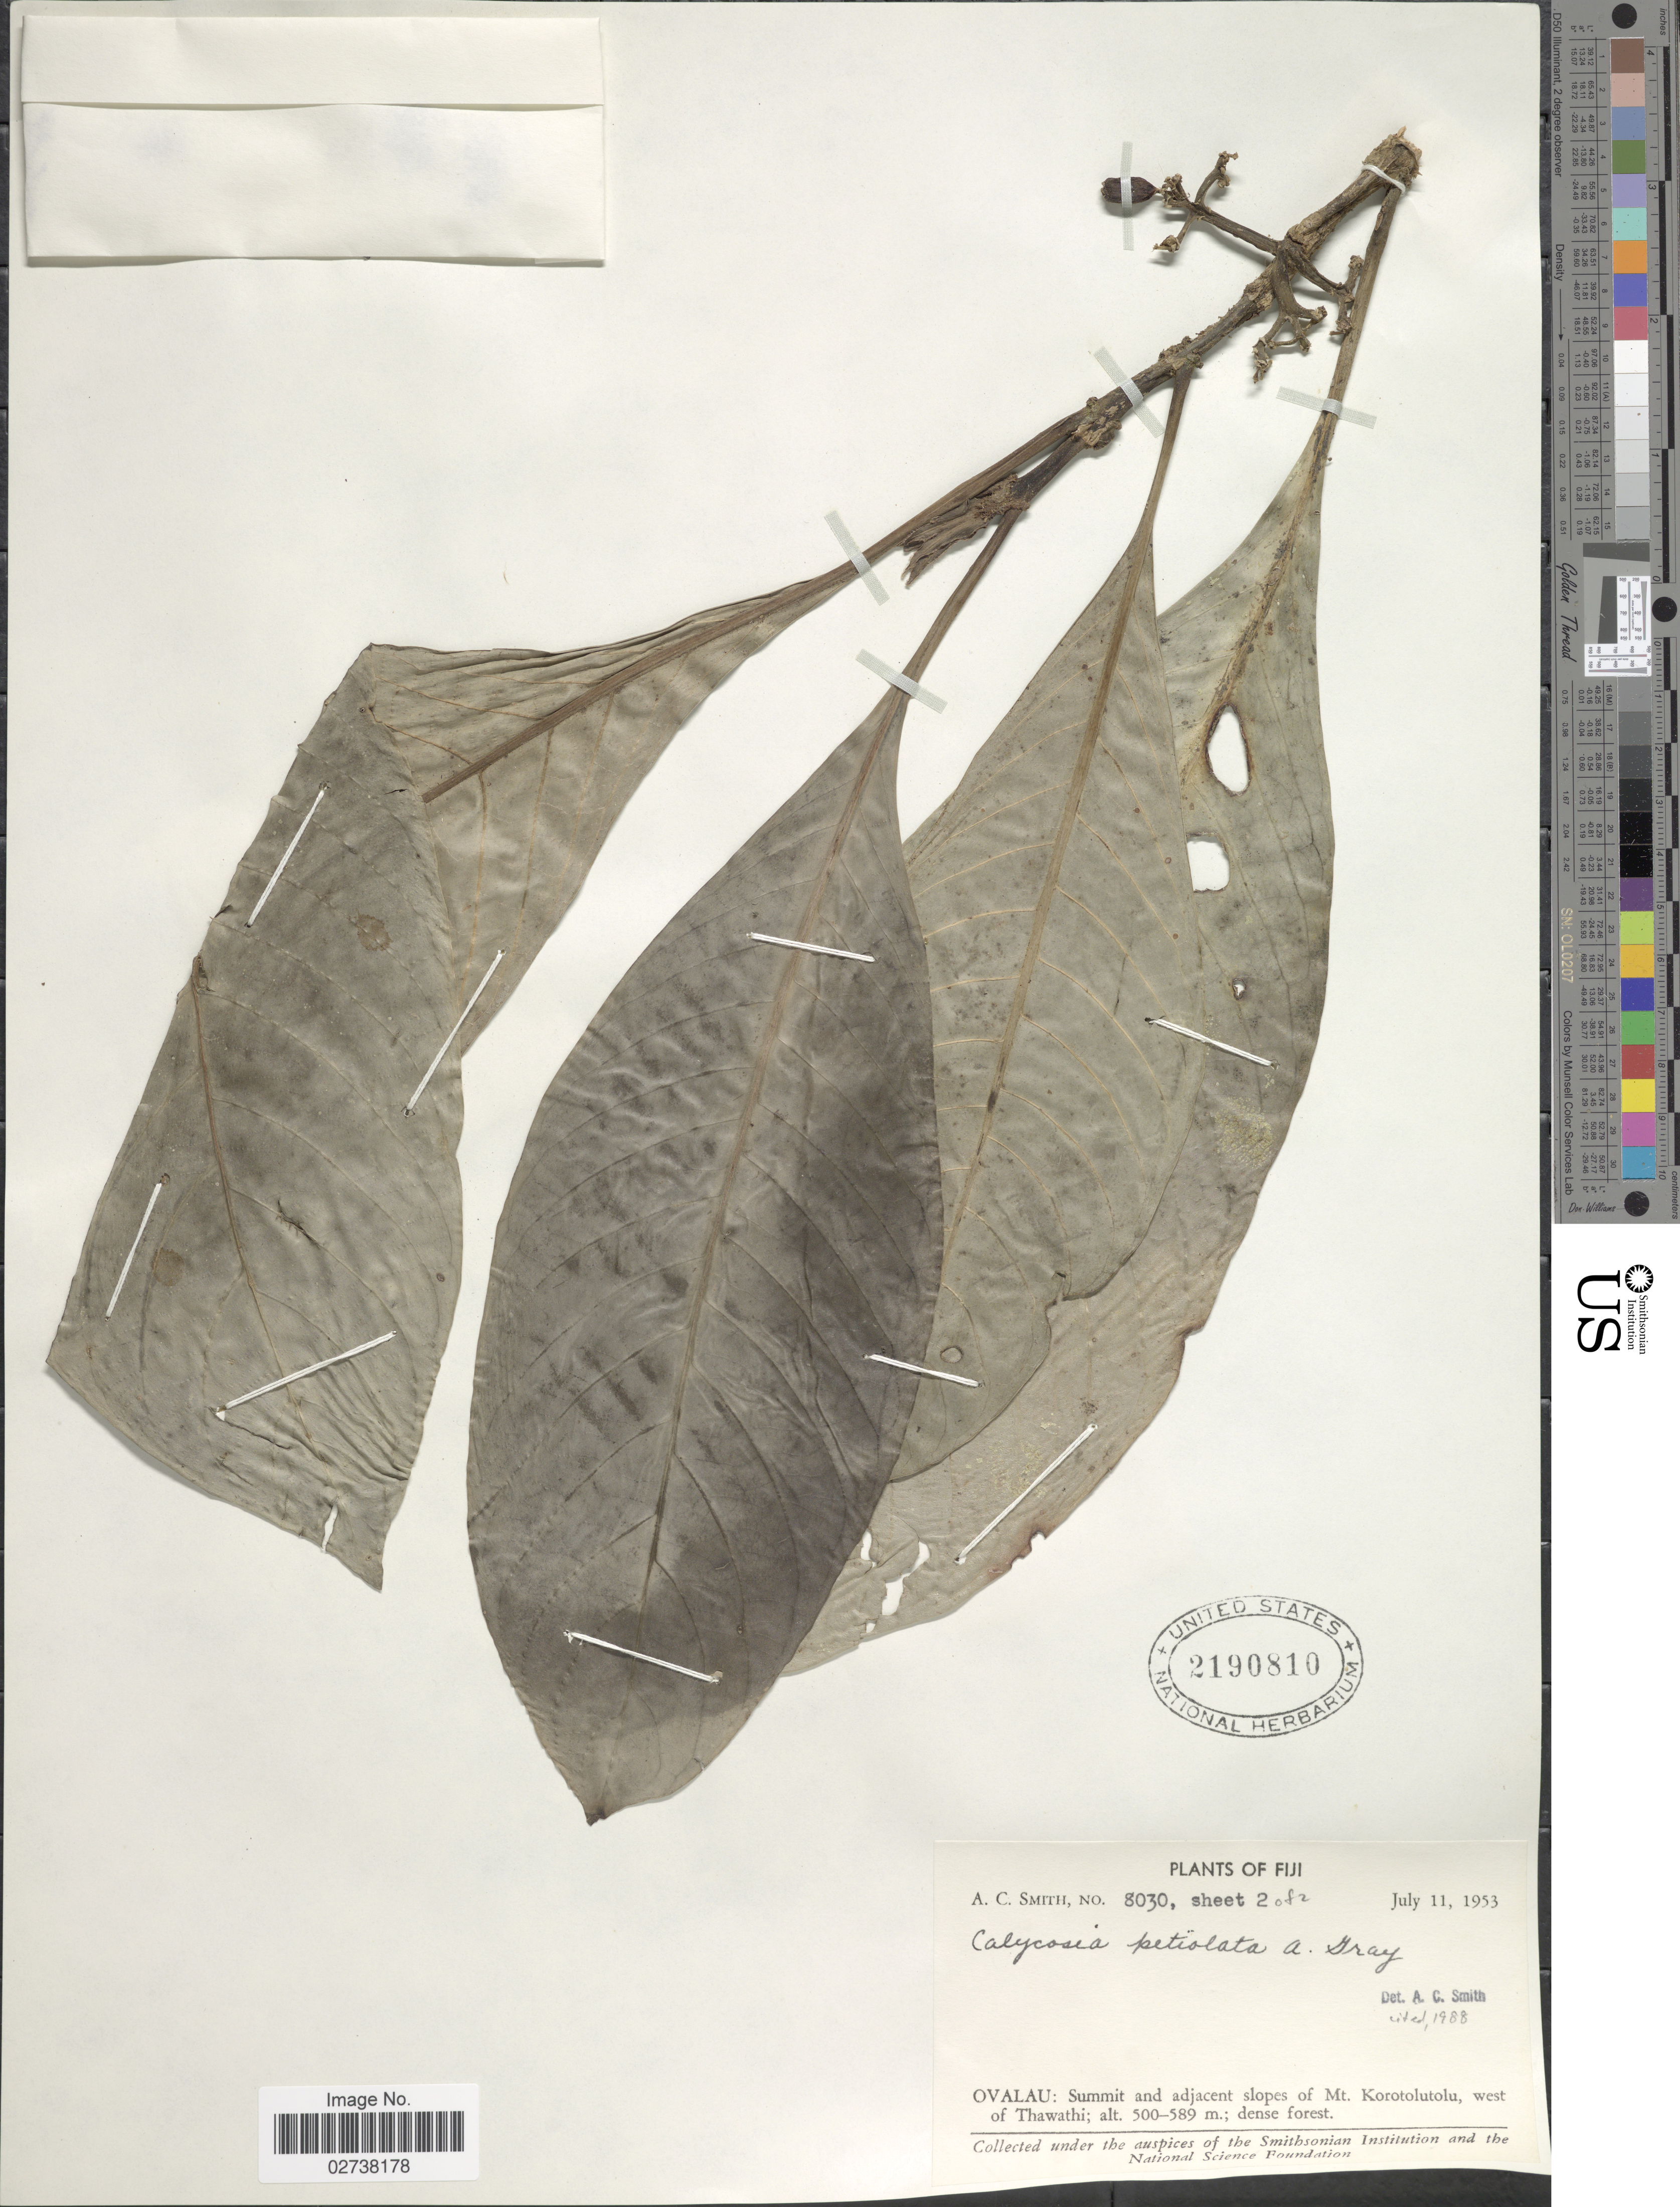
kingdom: Plantae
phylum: Tracheophyta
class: Magnoliopsida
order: Gentianales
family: Rubiaceae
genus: Calycosia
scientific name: Calycosia petiolata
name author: A. Gray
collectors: A. C. Smith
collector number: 8030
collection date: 1953-07-11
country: Fiji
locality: Ovalau: Summit and adjacent slopes of Mt. Korotolutolu, west of Thawathi; dense forest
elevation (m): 500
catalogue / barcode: US 2190810